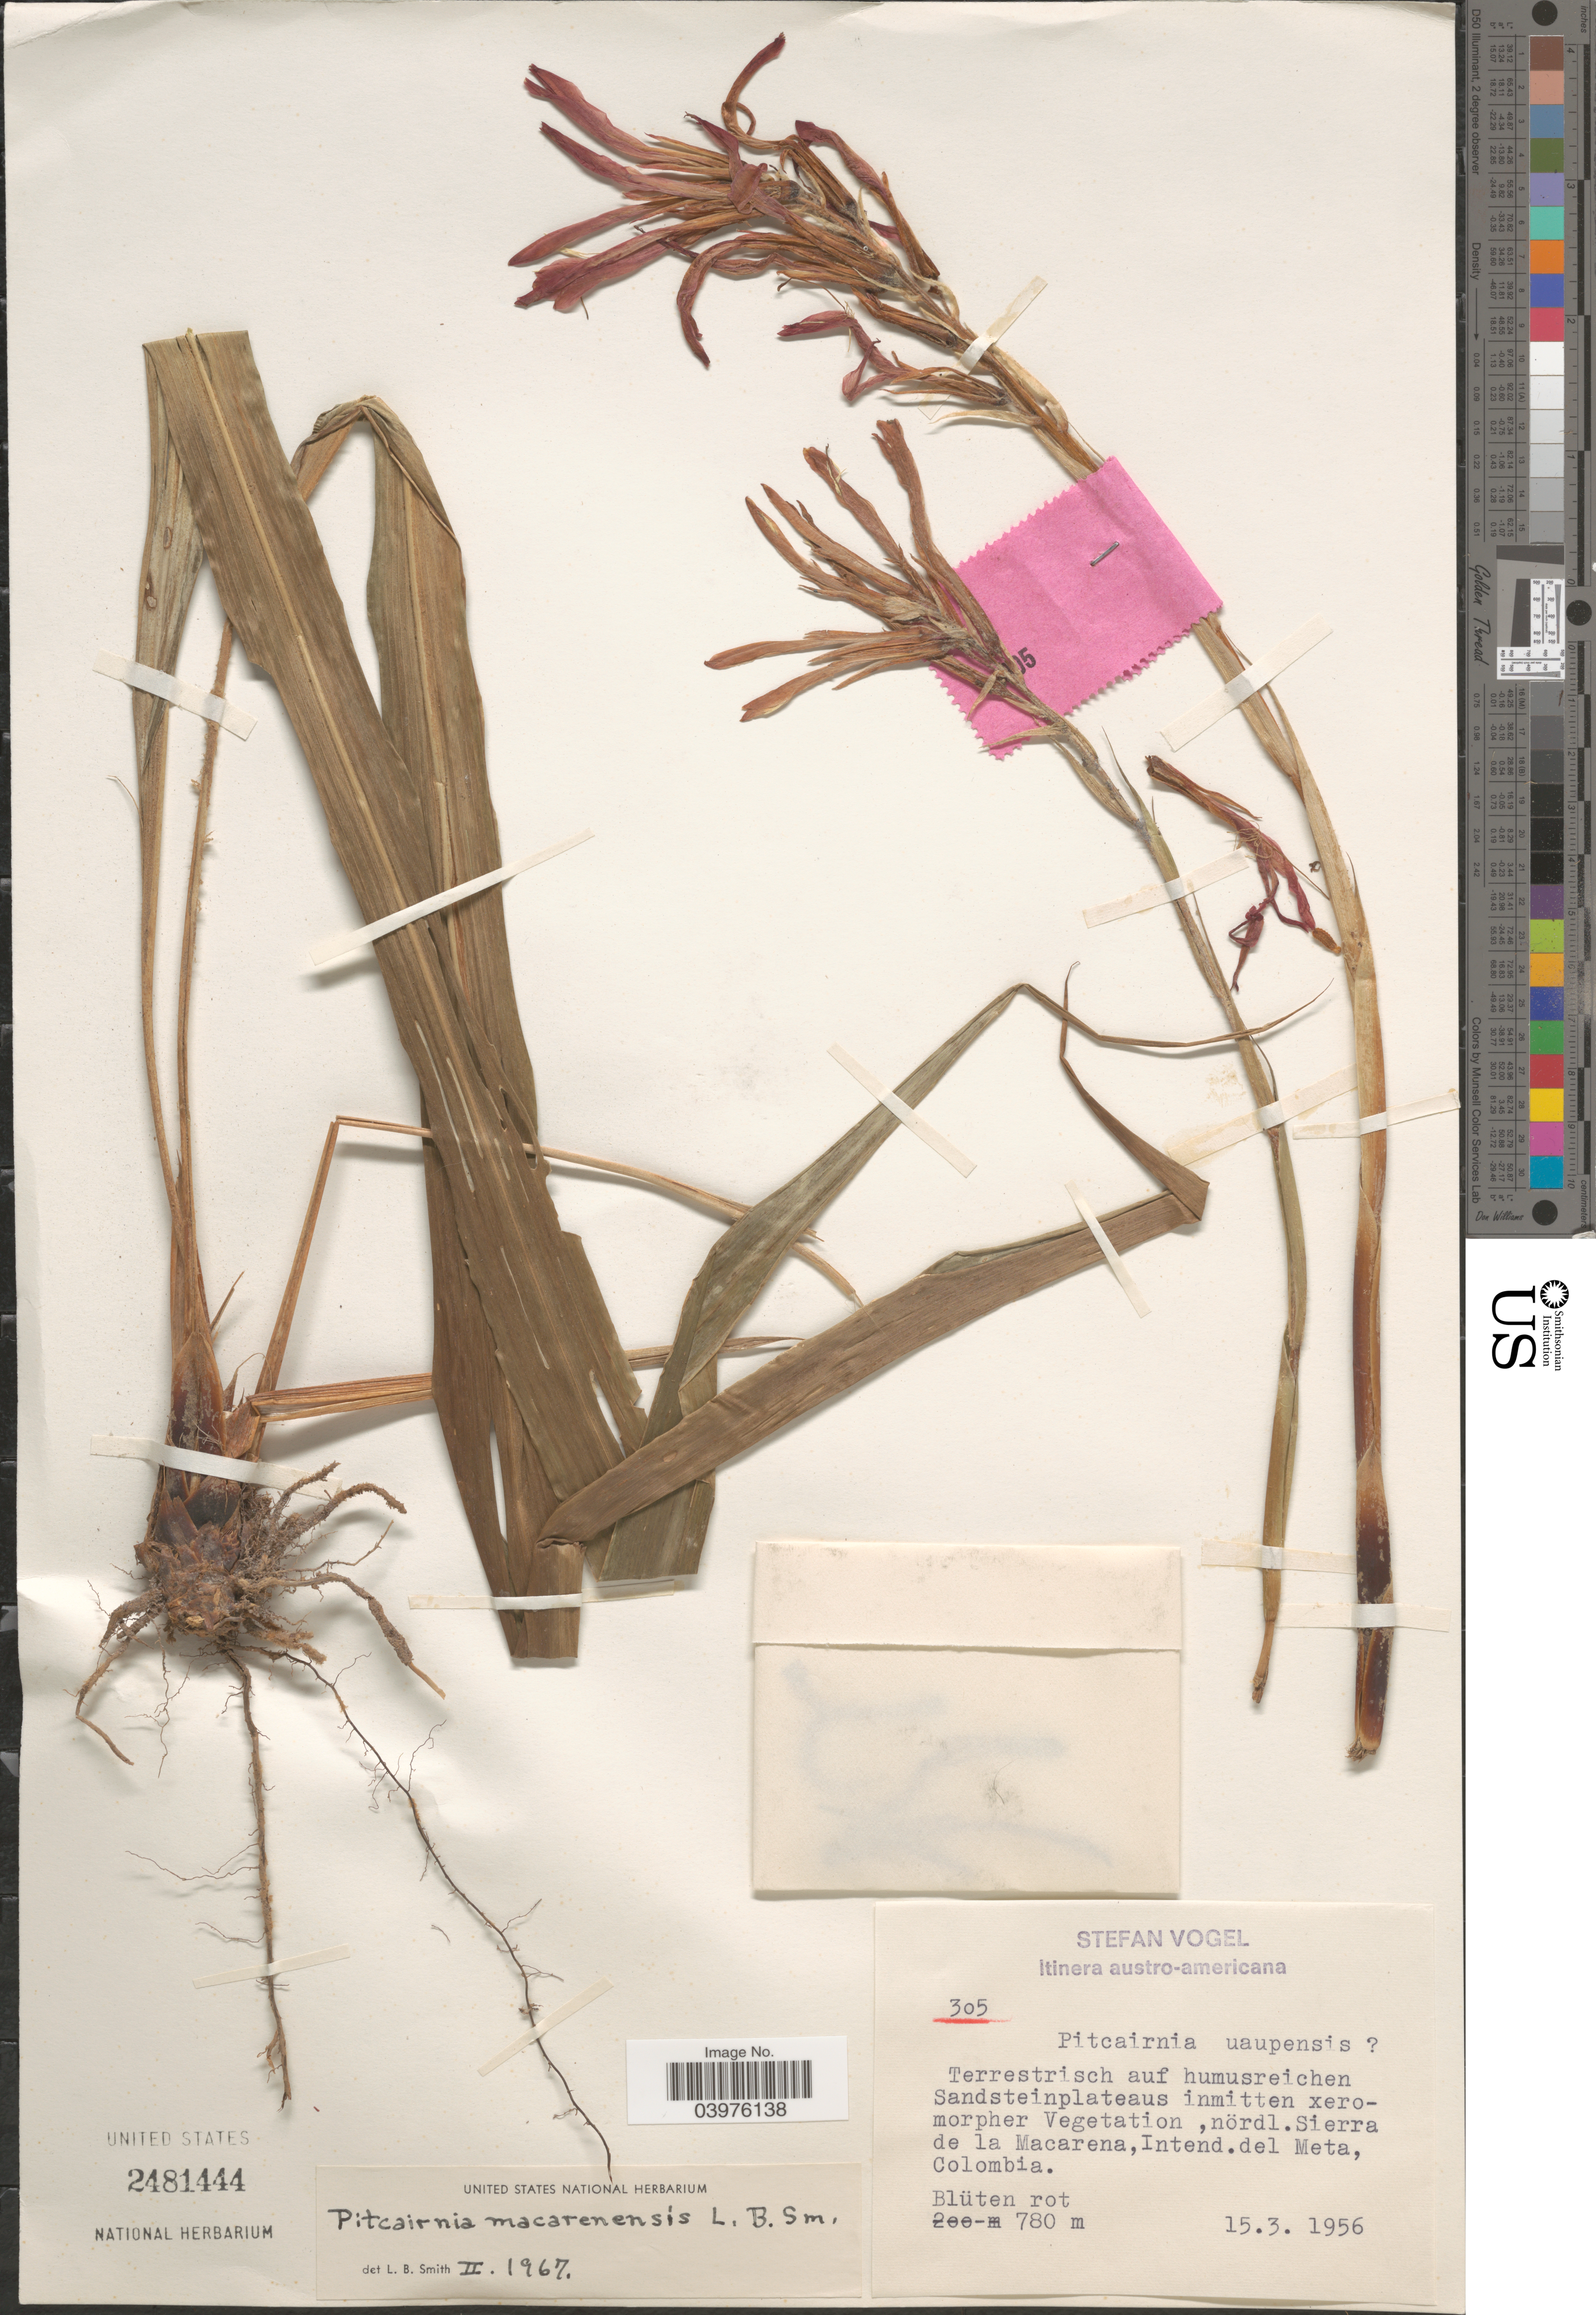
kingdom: Plantae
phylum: Tracheophyta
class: Liliopsida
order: Poales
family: Bromeliaceae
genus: Pitcairnia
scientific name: Pitcairnia macarenensis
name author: L.B. Sm.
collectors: S. Vogel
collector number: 305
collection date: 1956-03-15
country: Colombia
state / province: Meta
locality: Itinera austro-americana. Nördl. Sierra de la Macarena, Intend. del Meta.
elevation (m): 780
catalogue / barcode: US 2481444